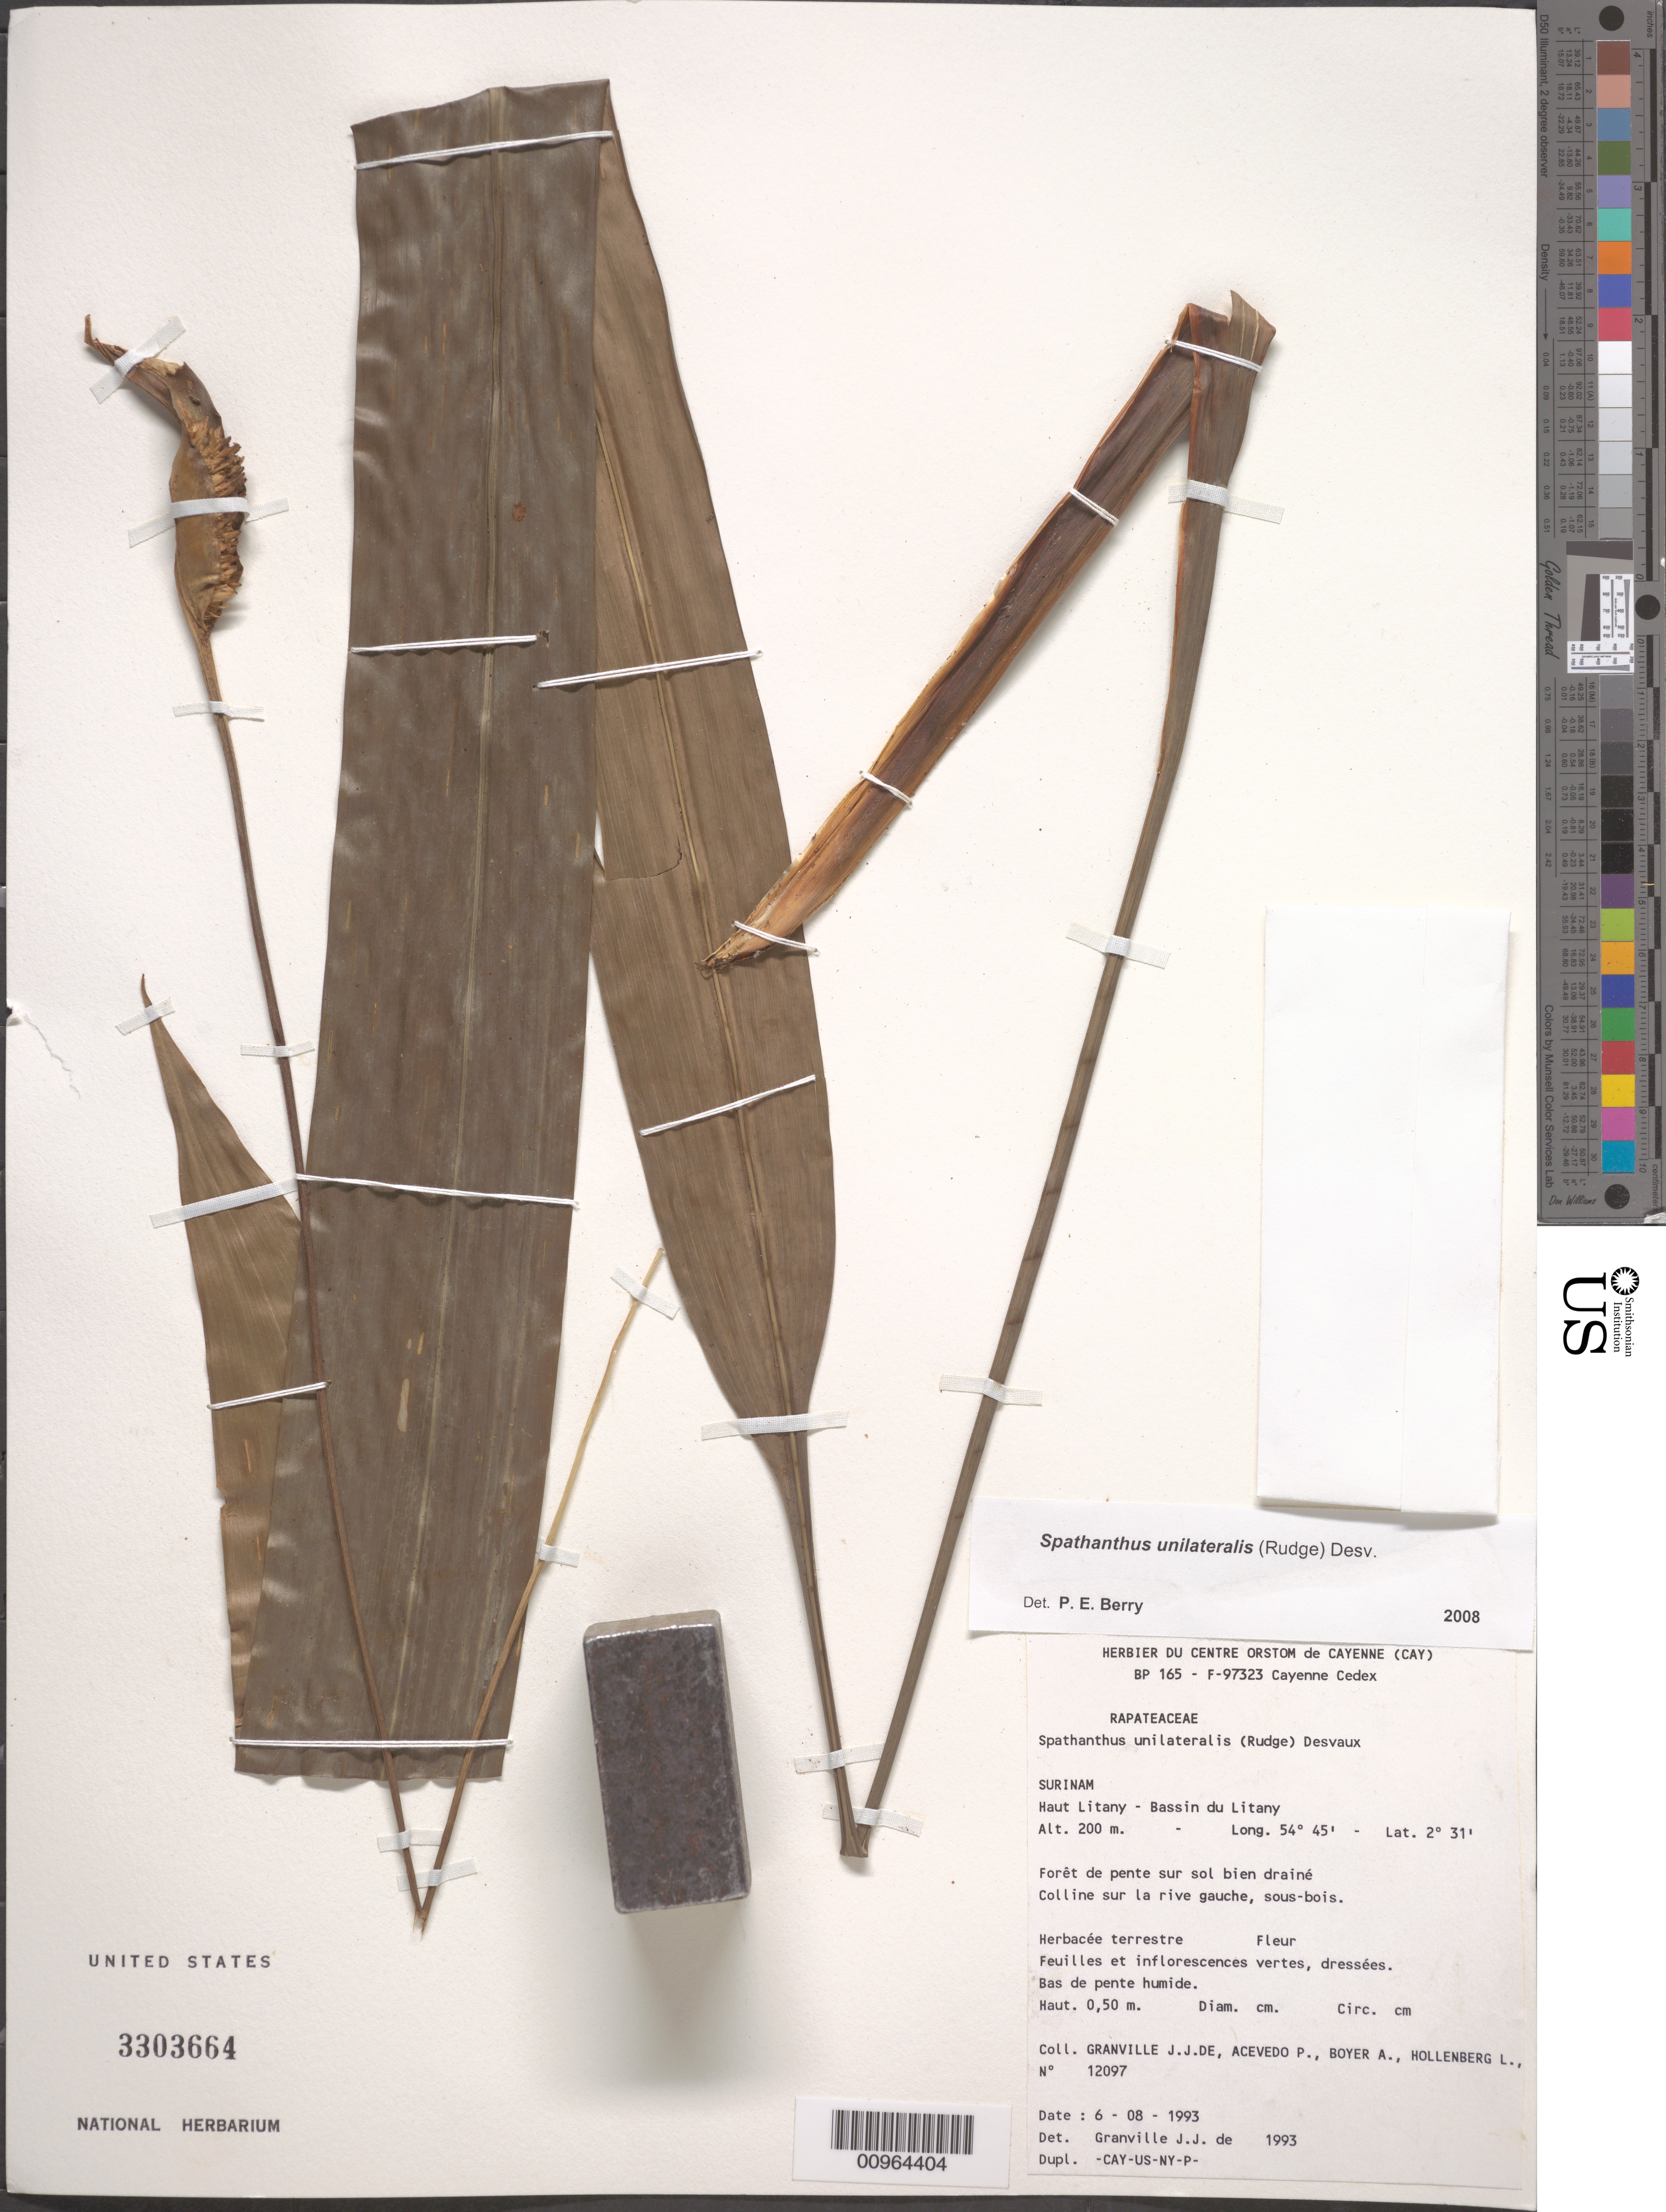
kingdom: Plantae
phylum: Tracheophyta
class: Liliopsida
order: Poales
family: Rapateaceae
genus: Spathanthus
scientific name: Spathanthus unilateralis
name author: (Rudge) Desv.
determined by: Berry, P. E., (WIS), University of Wisconsin - Madison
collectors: J.-J. de Granville, P. Acevedo-Rodr., A. Boyer & L. Hollenberg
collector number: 12097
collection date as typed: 6-Aug-93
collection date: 1993-08-06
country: Suriname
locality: Haut Litany, Bassin du Litany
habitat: Foret de pente sur sol bien draine. Colline sur la rive gauche, sous-bois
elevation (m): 200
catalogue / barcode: US 3303664